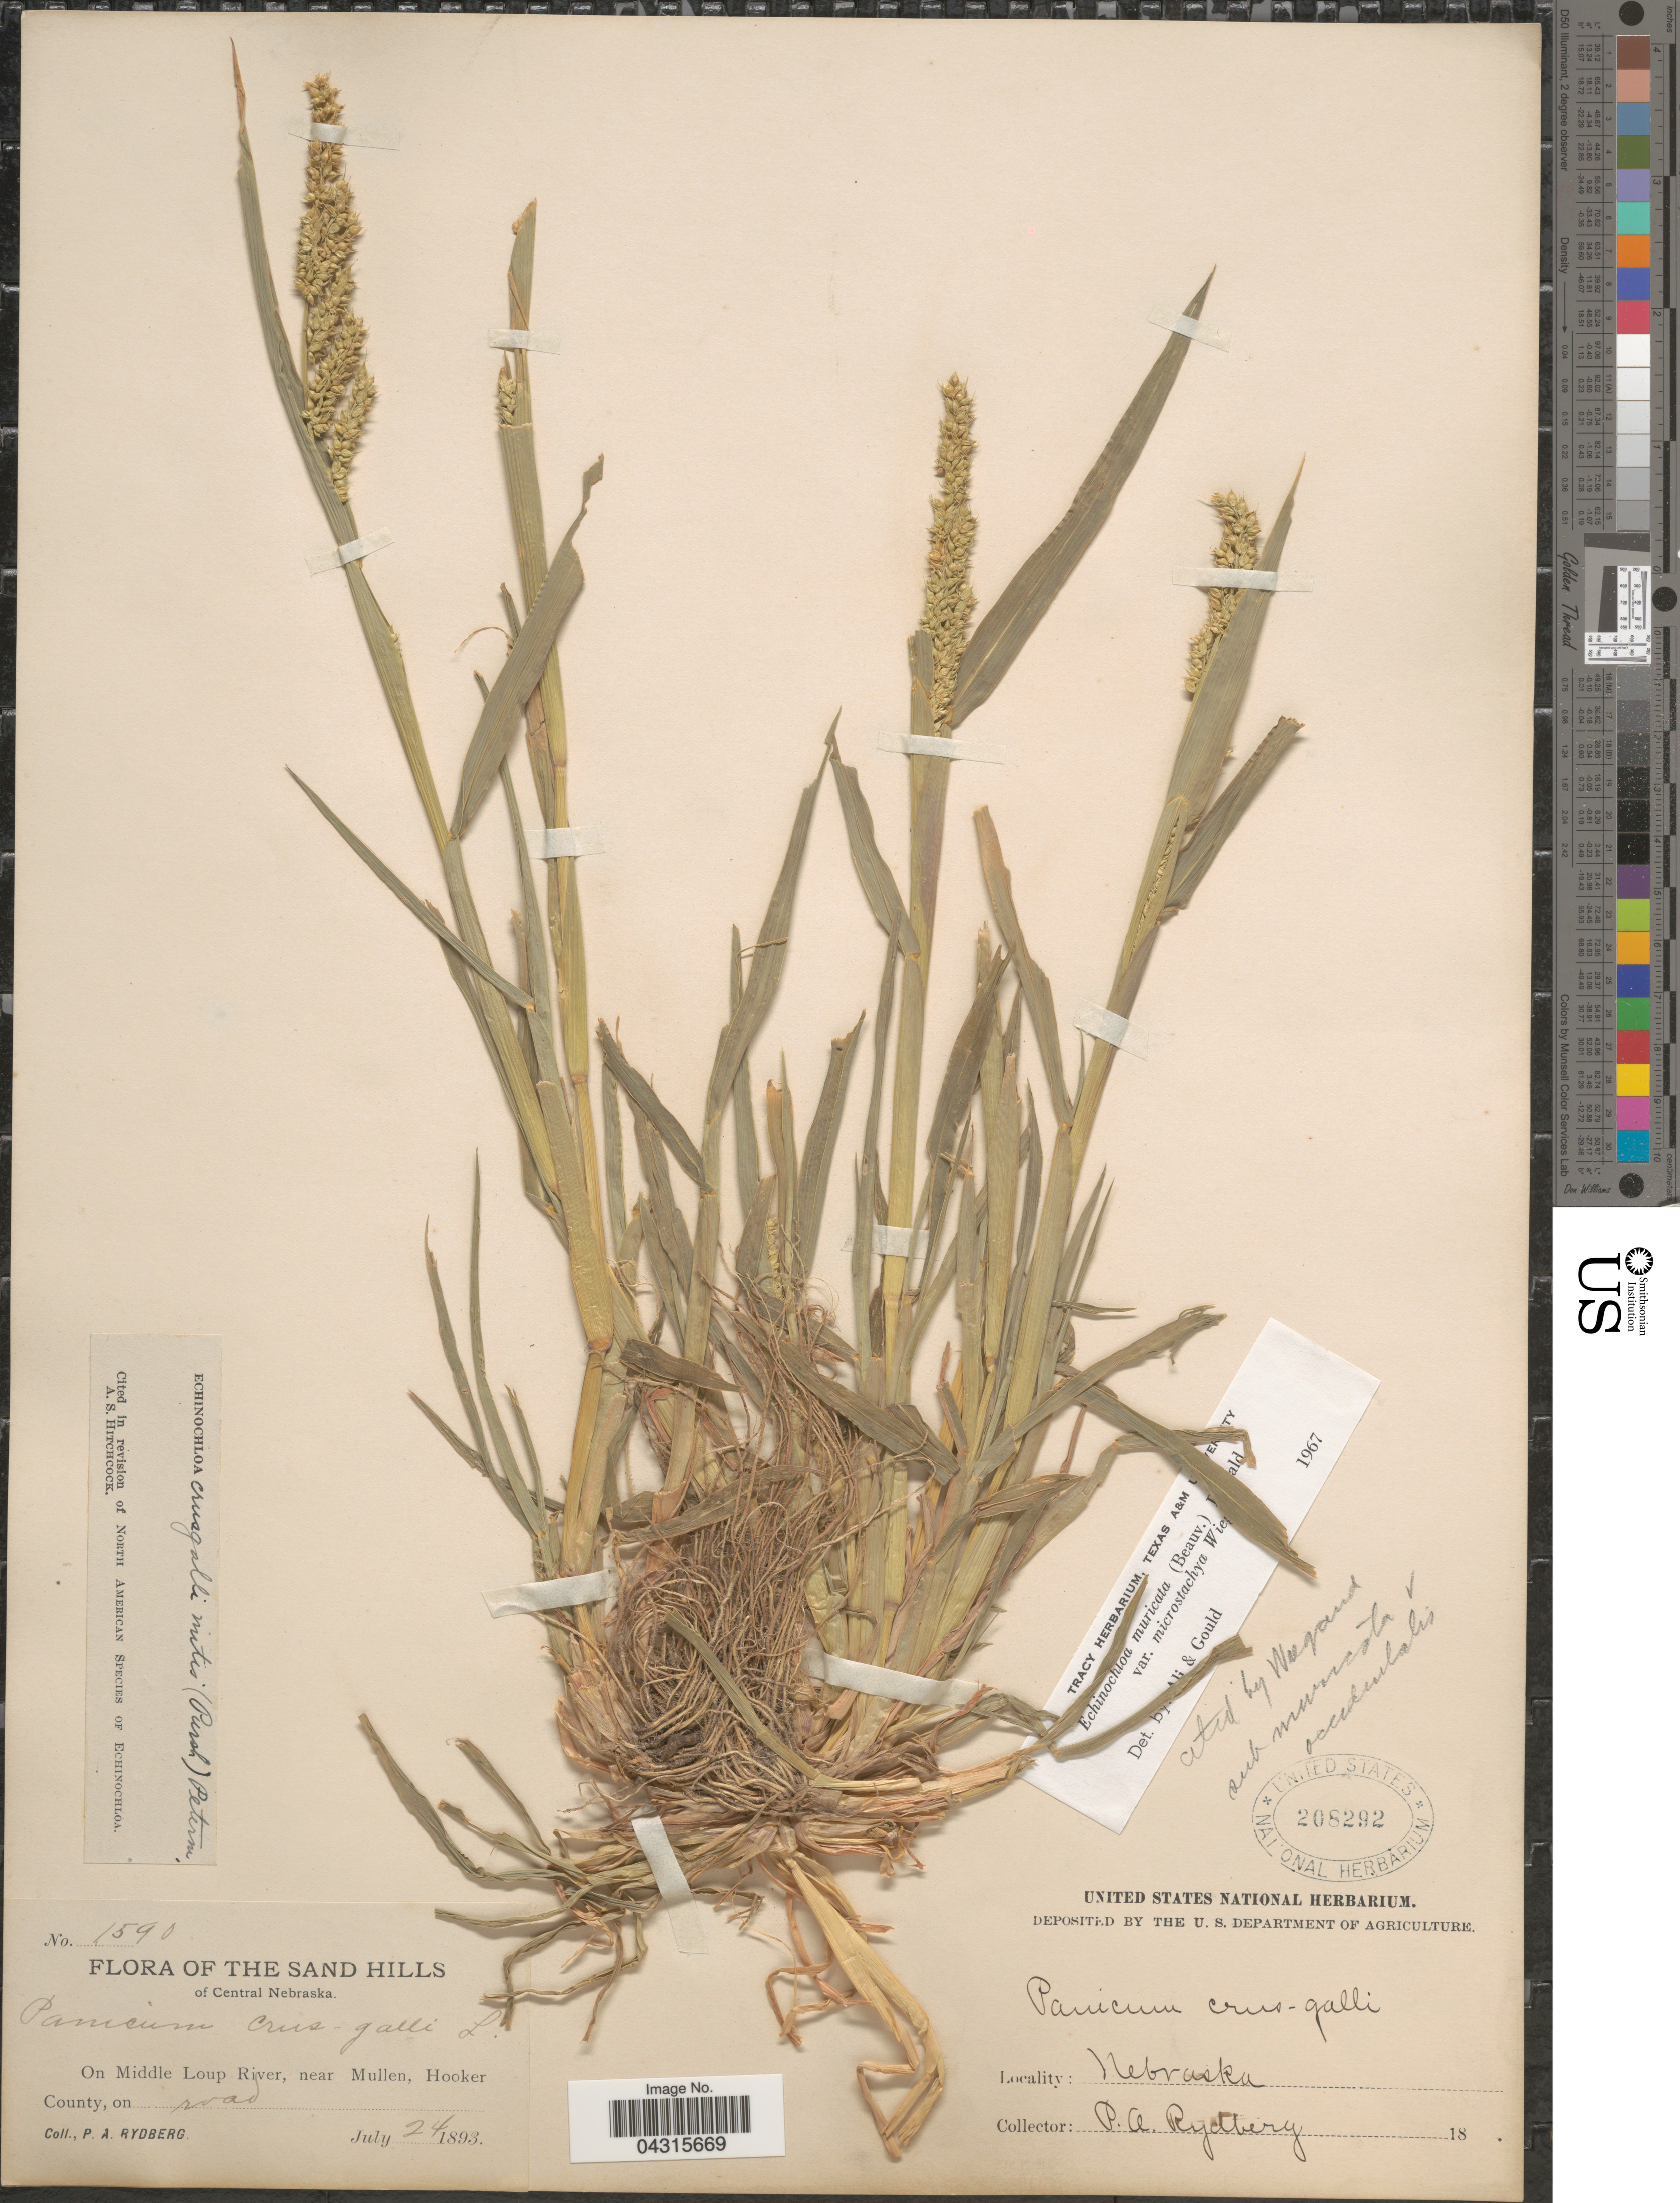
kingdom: Plantae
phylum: Tracheophyta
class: Liliopsida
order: Poales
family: Poaceae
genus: Echinochloa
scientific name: Echinochloa muricata var. microstachya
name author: Wiegand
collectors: P. A. Rydberg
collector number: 1590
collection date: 1893-07-24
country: United States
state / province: Nebraska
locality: The Sand Hills of Central Nebraska. On Middle Loup River, near Mullen, Hooker County, on road.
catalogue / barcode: US 208292